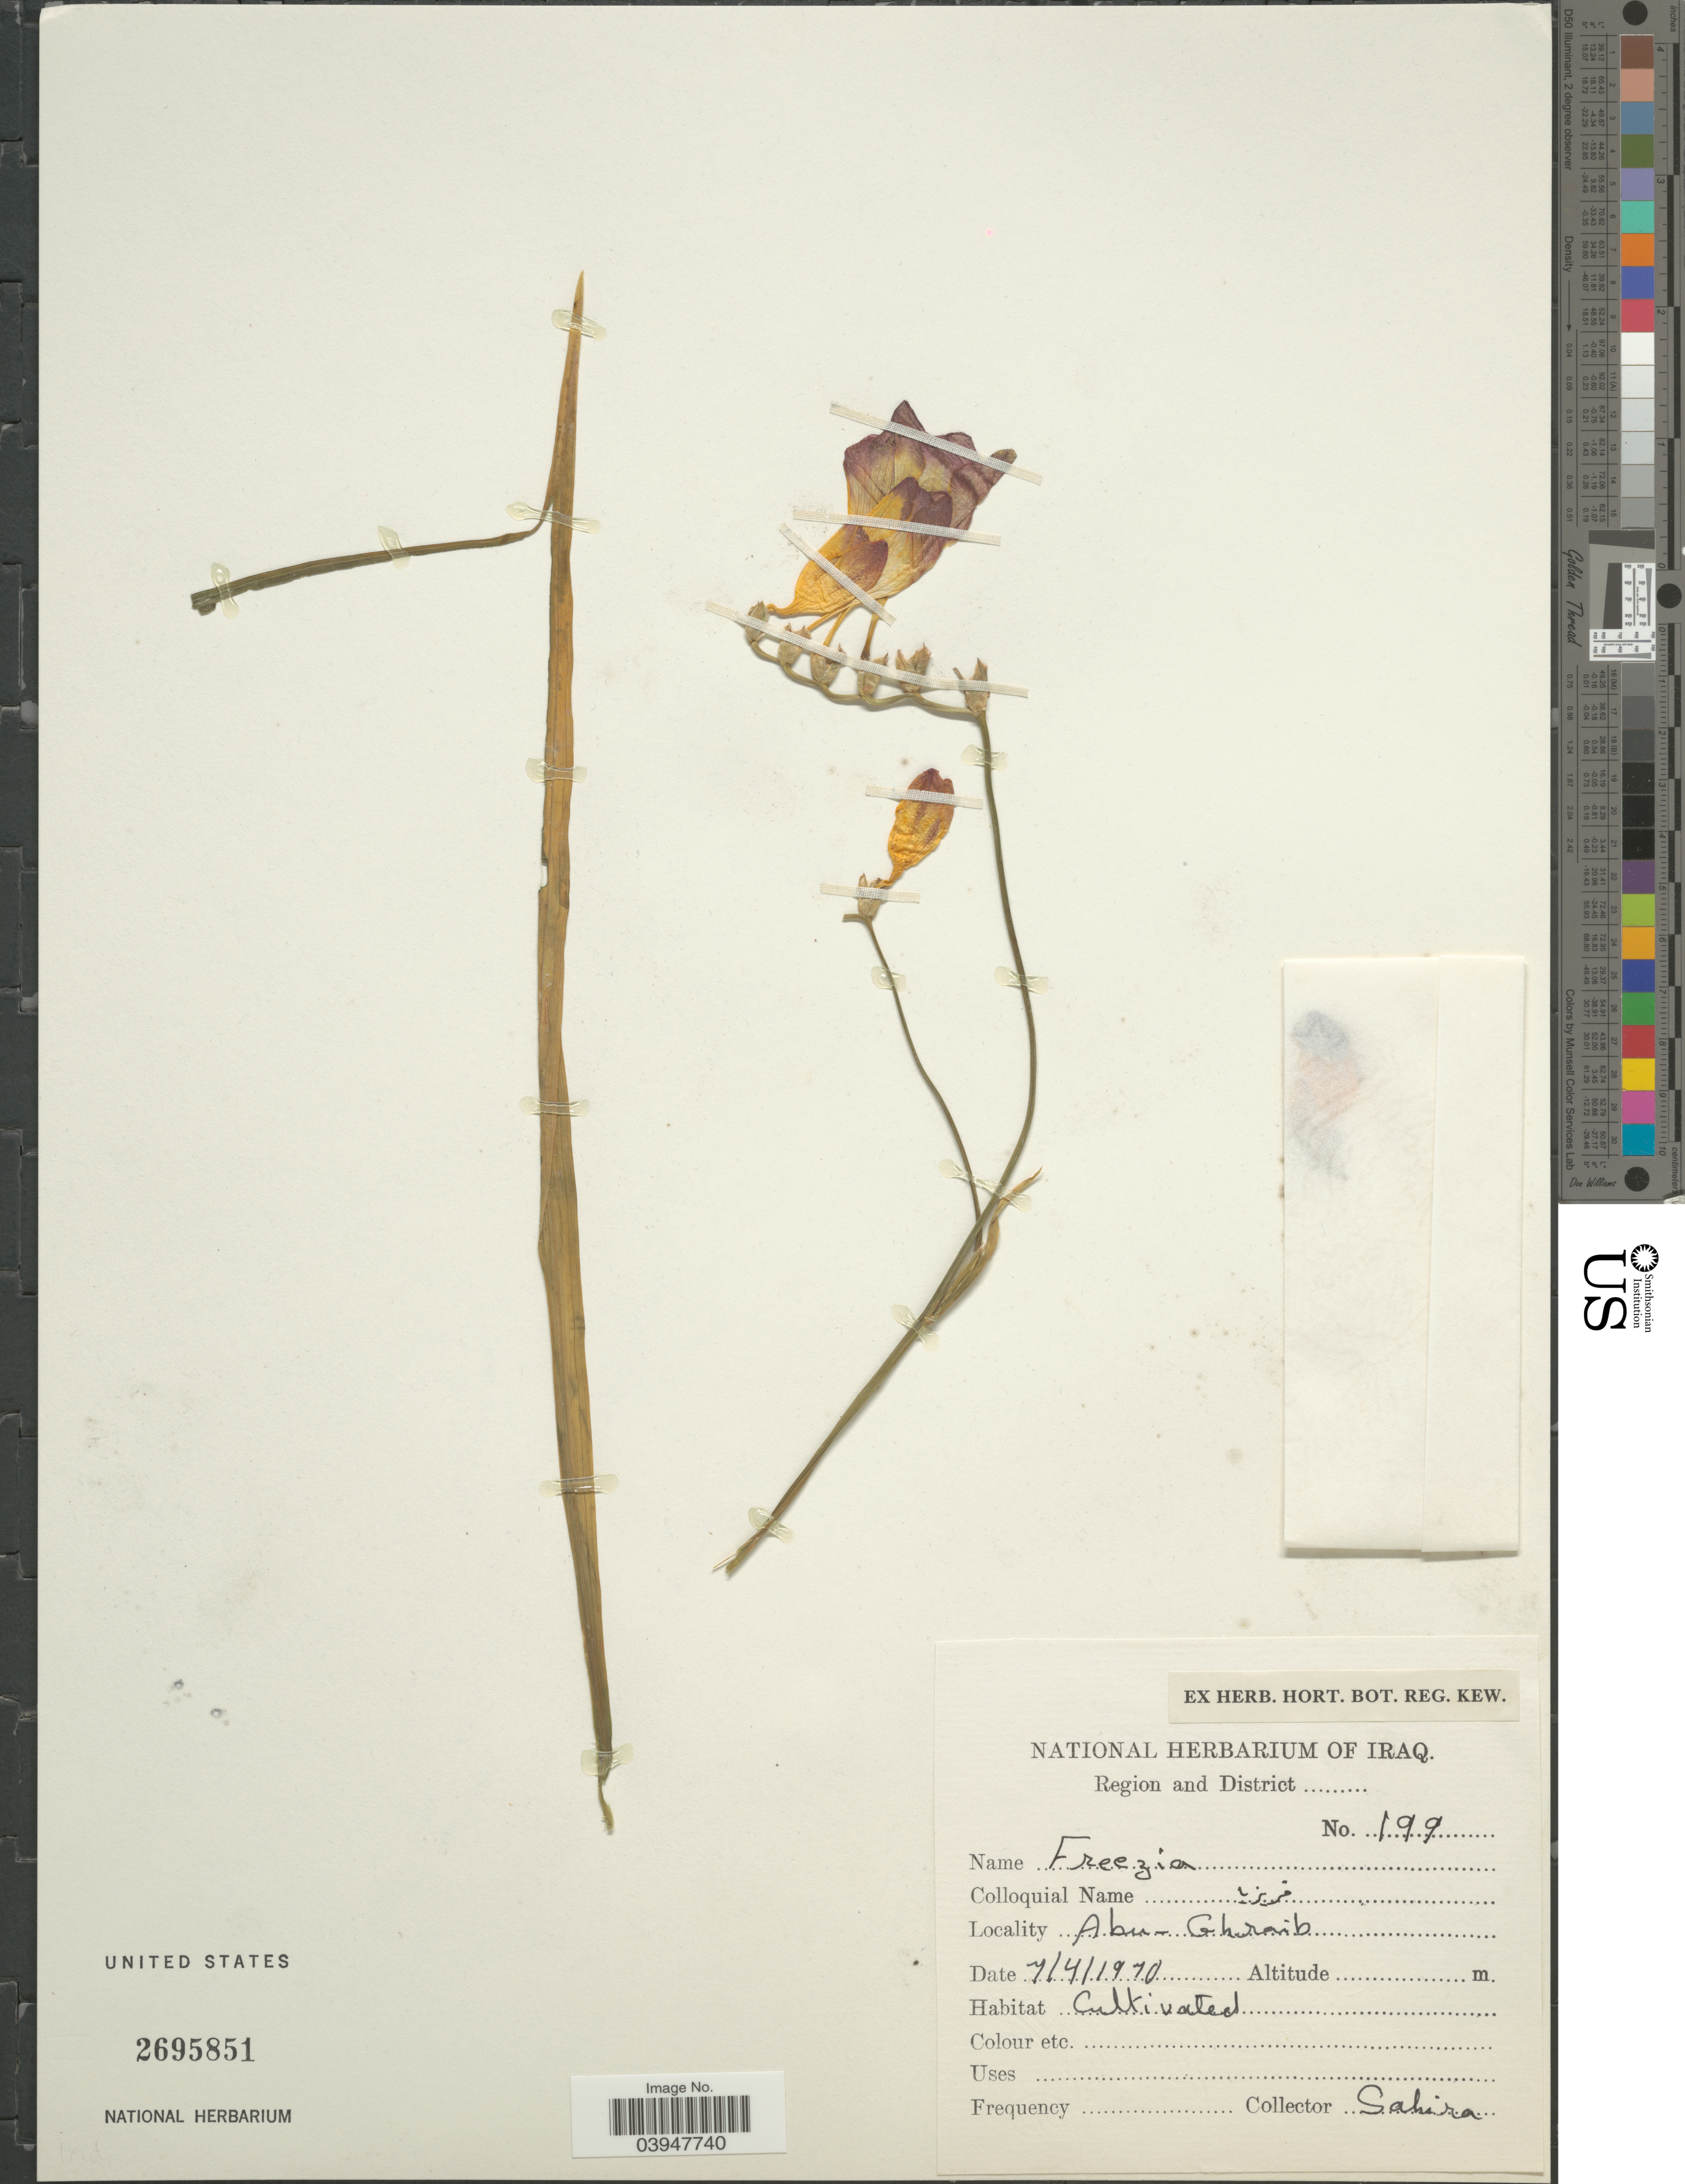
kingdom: Plantae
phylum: Tracheophyta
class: Liliopsida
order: Asparagales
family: Iridaceae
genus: Freesia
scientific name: Freesia sp.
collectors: -. Sahira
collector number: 199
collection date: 1970-04-07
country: Iraq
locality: Abu-Ghraib.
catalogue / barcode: US 2695851